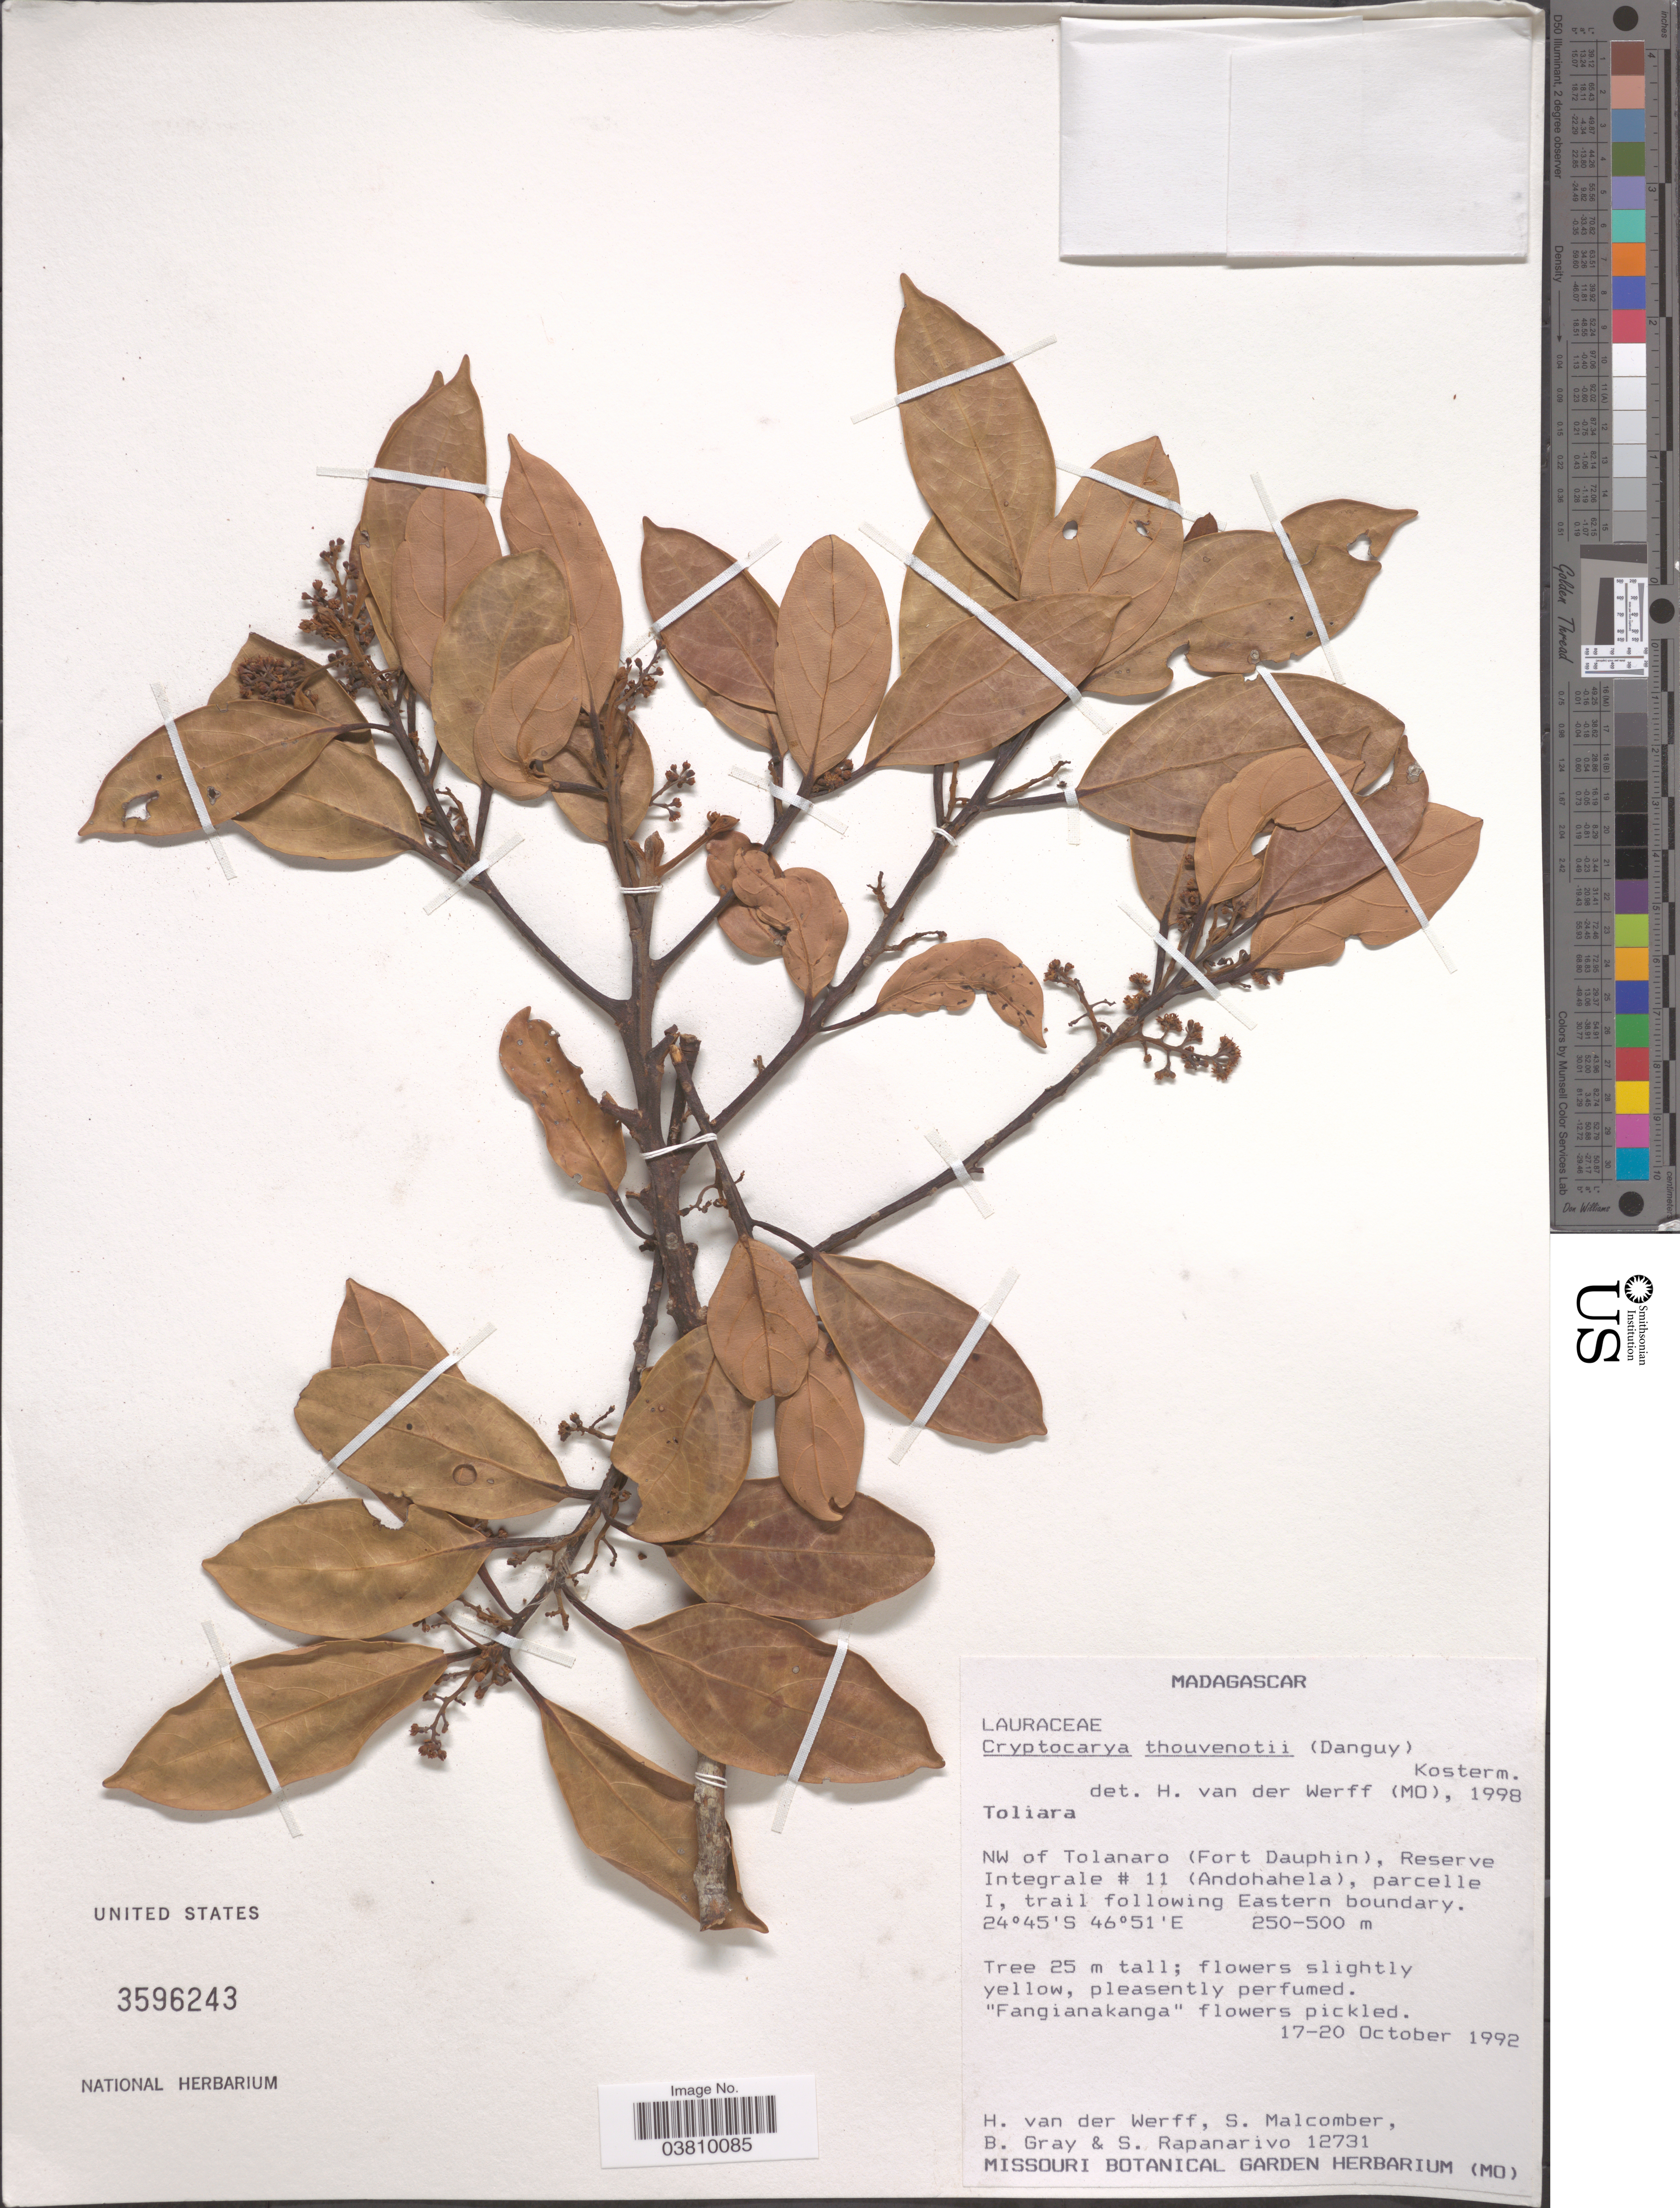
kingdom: Plantae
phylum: Tracheophyta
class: Magnoliopsida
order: Laurales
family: Lauraceae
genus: Cryptocarya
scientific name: Cryptocarya thouvenotii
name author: (Danguy) Kosterm.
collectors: H. van der Werff, S. T. Malcomber, B. Gray & S. Rapanarivo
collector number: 12731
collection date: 1992-10-17/1992-10-20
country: Madagascar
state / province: Anosy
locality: NW of Tolanaro (Fort Dauphin), Reserve Integrale #11 (Andohahela), parcelle I, trail following Eastern boundary.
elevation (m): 250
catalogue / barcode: US 3596243